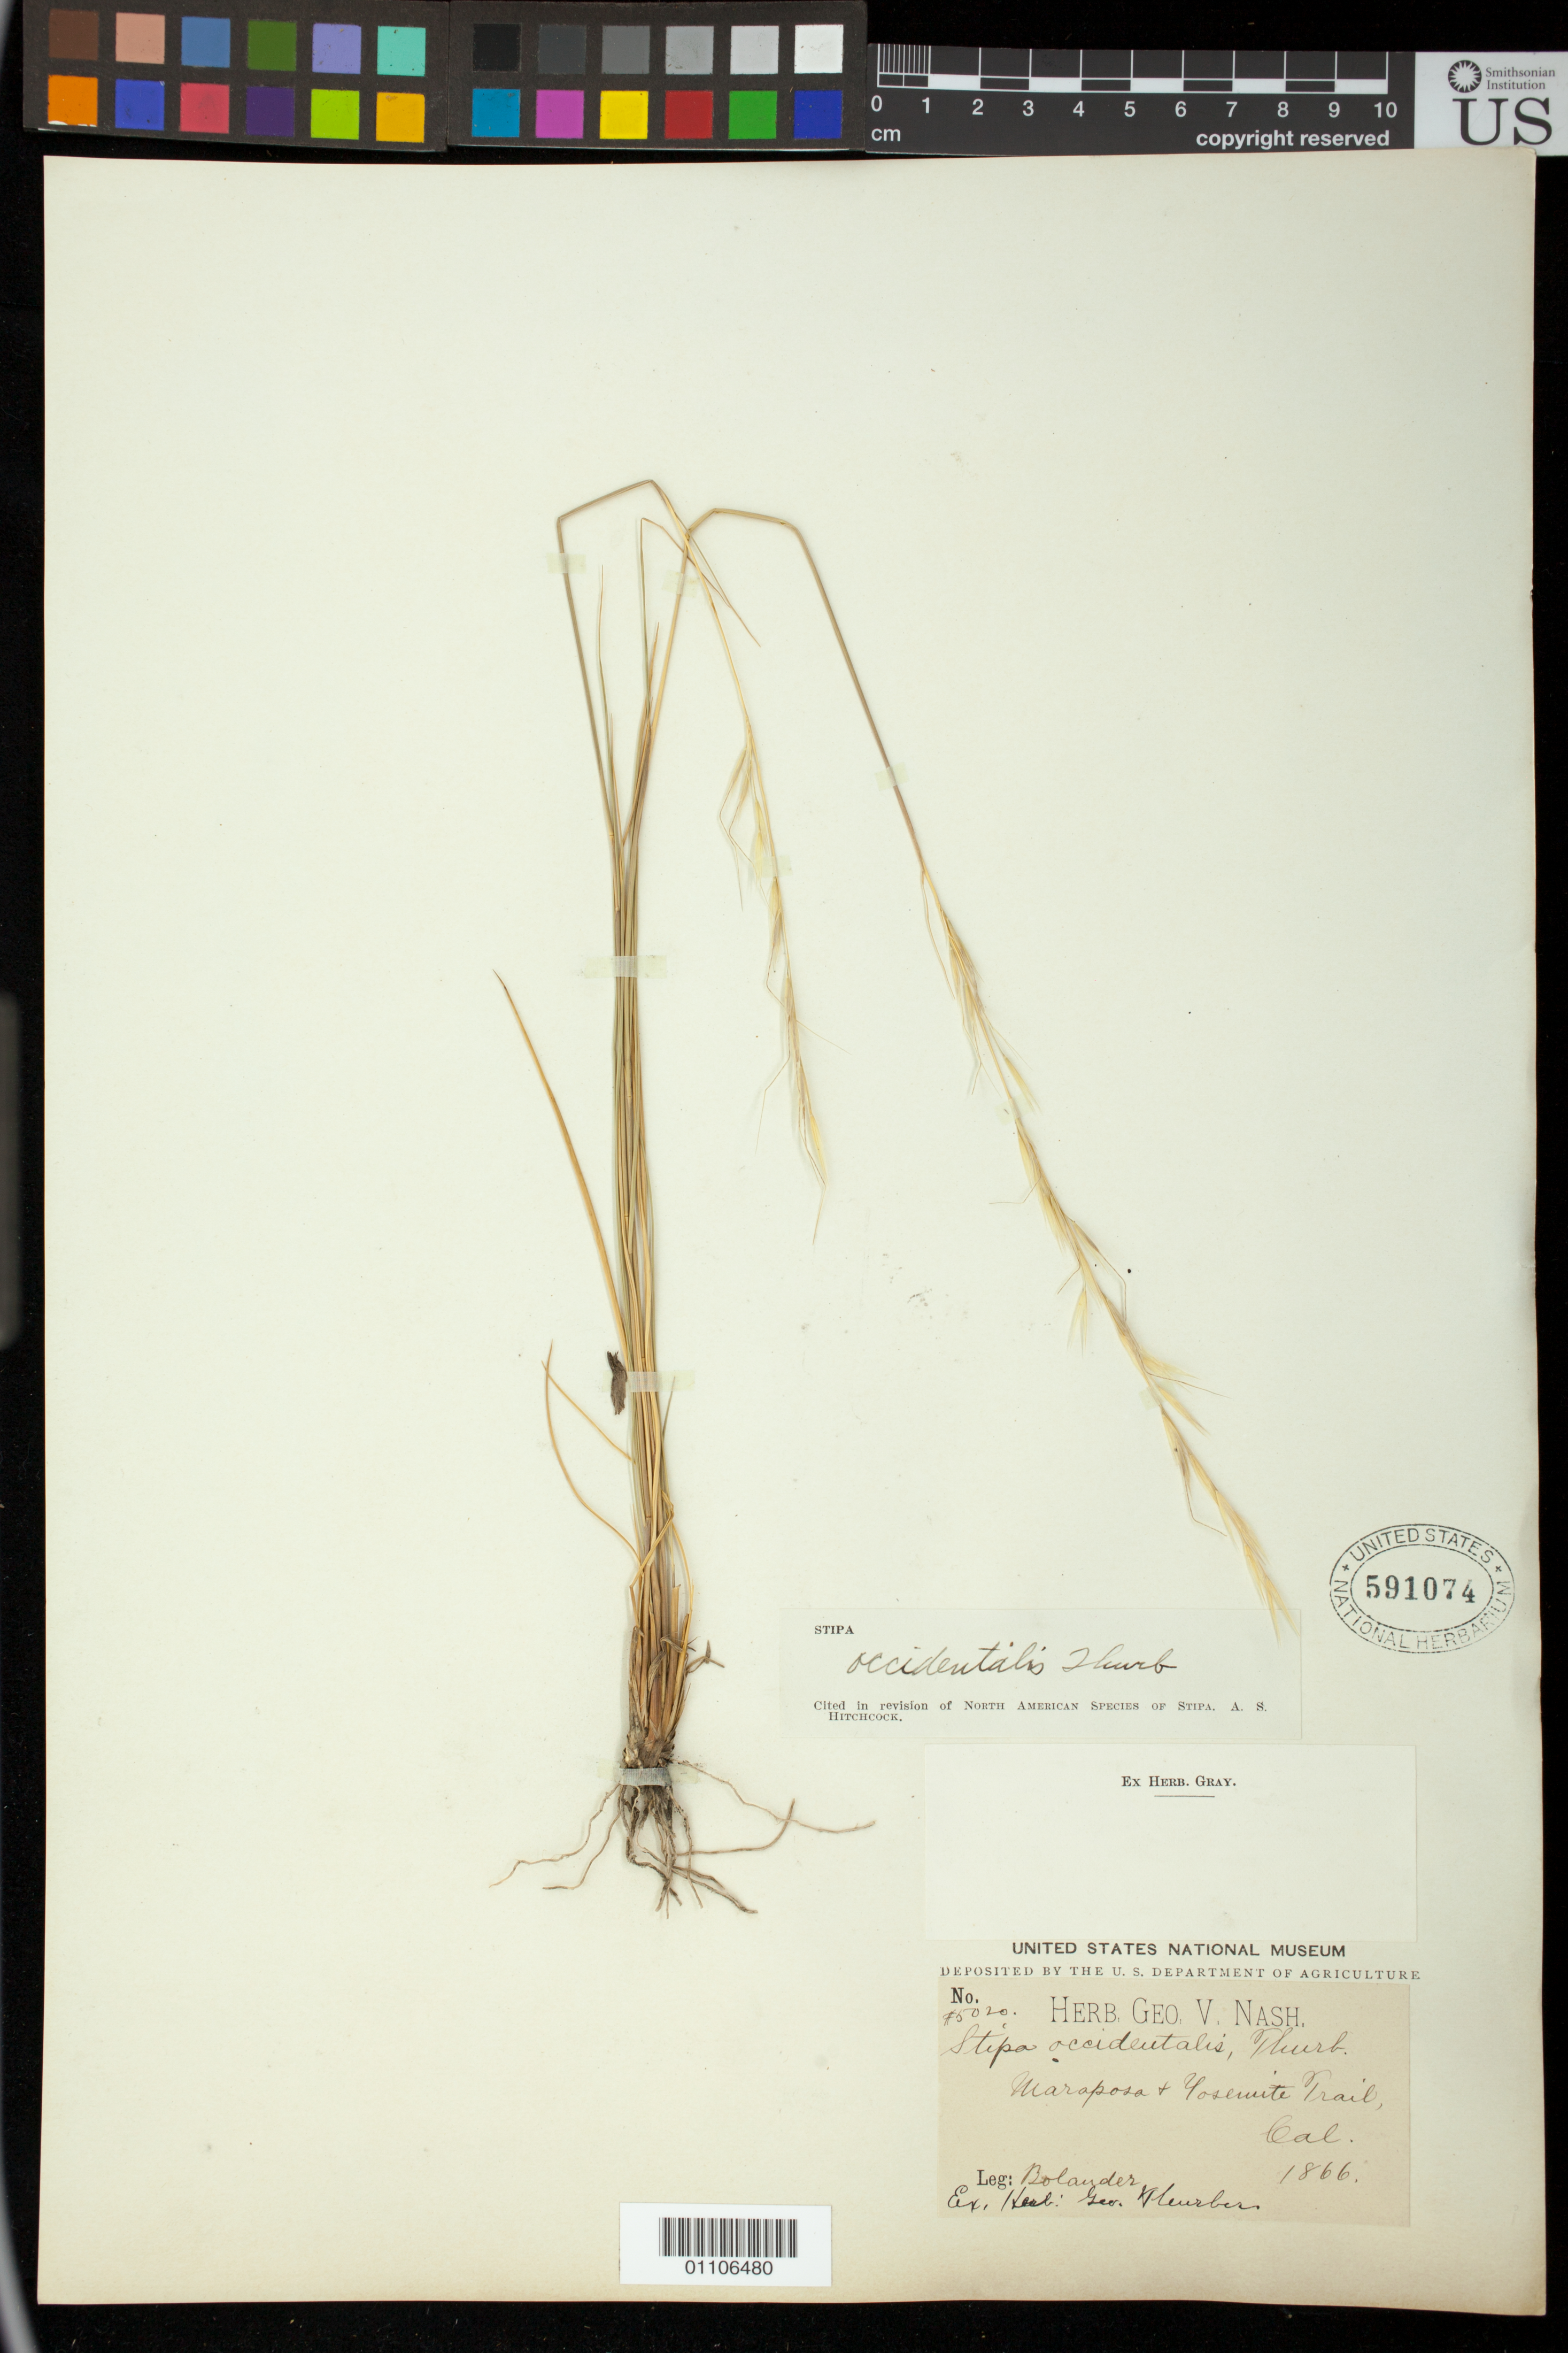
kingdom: Plantae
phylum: Tracheophyta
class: Liliopsida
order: Poales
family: Poaceae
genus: Stipa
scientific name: Stipa stricta var. sparsiflora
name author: Vasey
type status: Isosyntype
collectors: H. Bolander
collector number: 5020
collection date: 1866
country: United States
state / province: California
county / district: Mariposa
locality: Maraposa & Yosemite Trail, Cal.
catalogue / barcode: US 591074